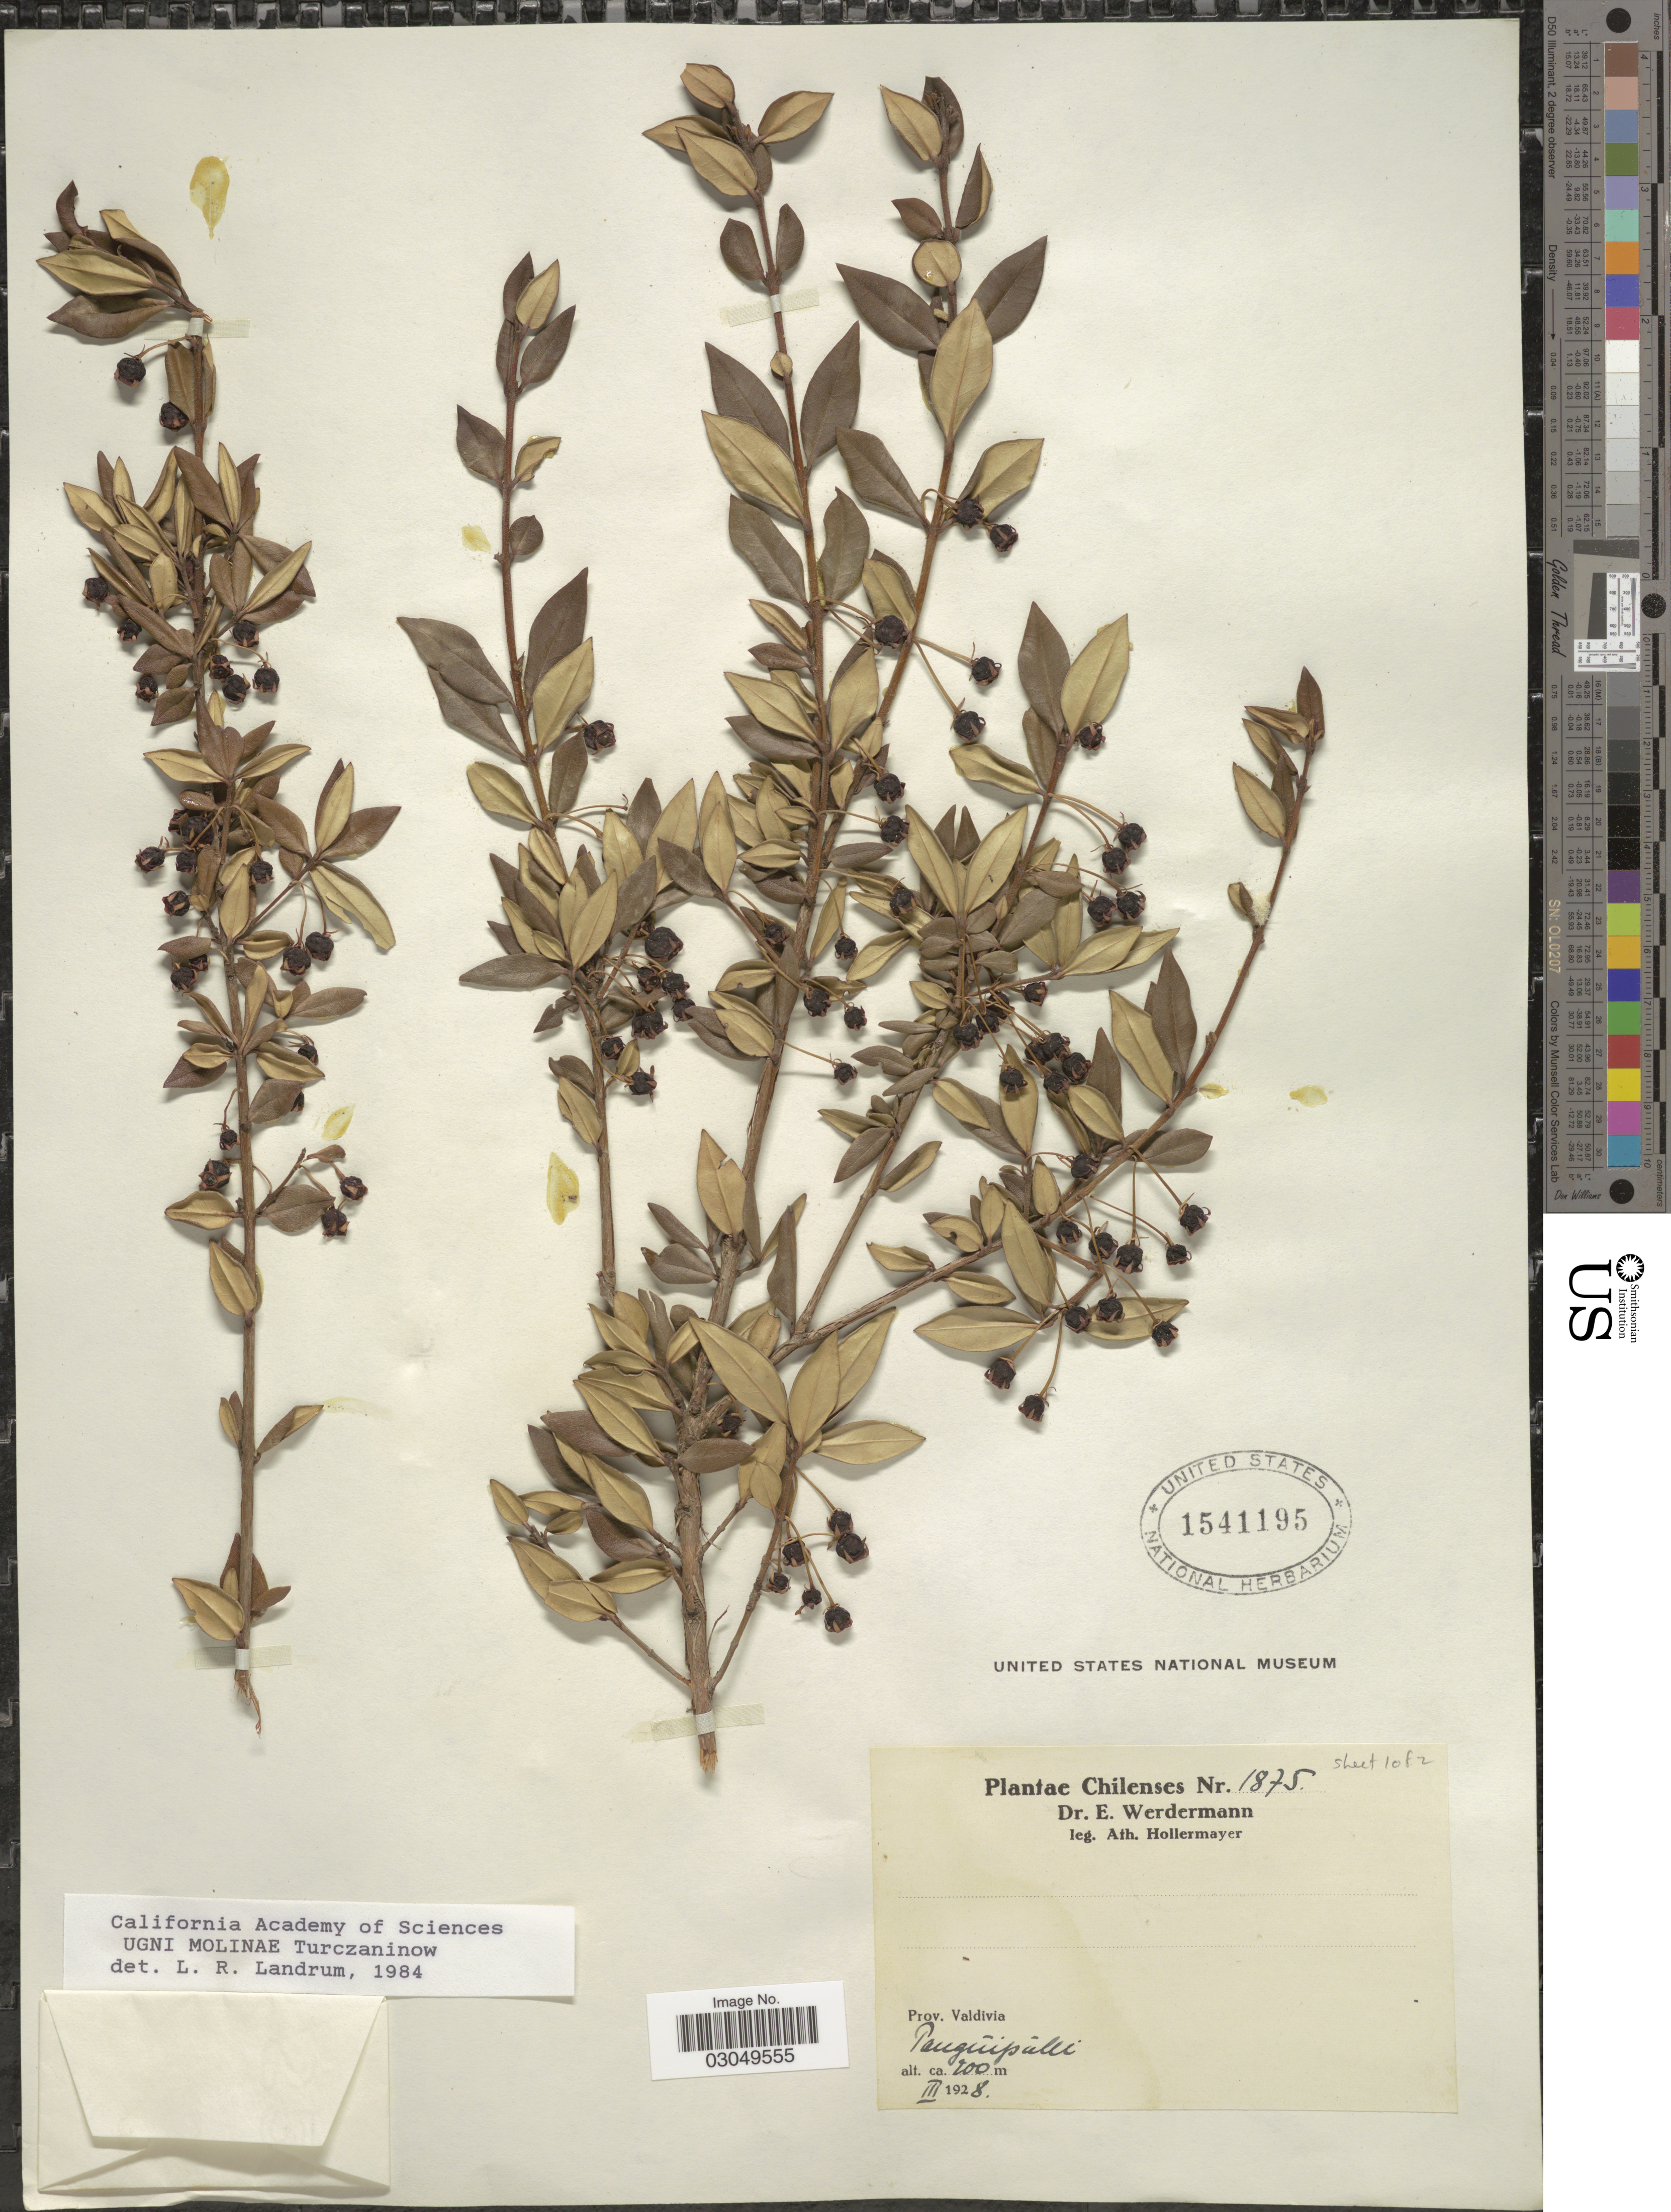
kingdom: Plantae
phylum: Tracheophyta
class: Magnoliopsida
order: Myrtales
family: Myrtaceae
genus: Ugni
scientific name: Ugni molinae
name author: Turcz.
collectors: A. Hollermayer & E. Werdermann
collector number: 1875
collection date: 1928-03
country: Chile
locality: Prov. Valdivia. Panguipulli.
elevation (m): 200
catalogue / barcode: US 1541195